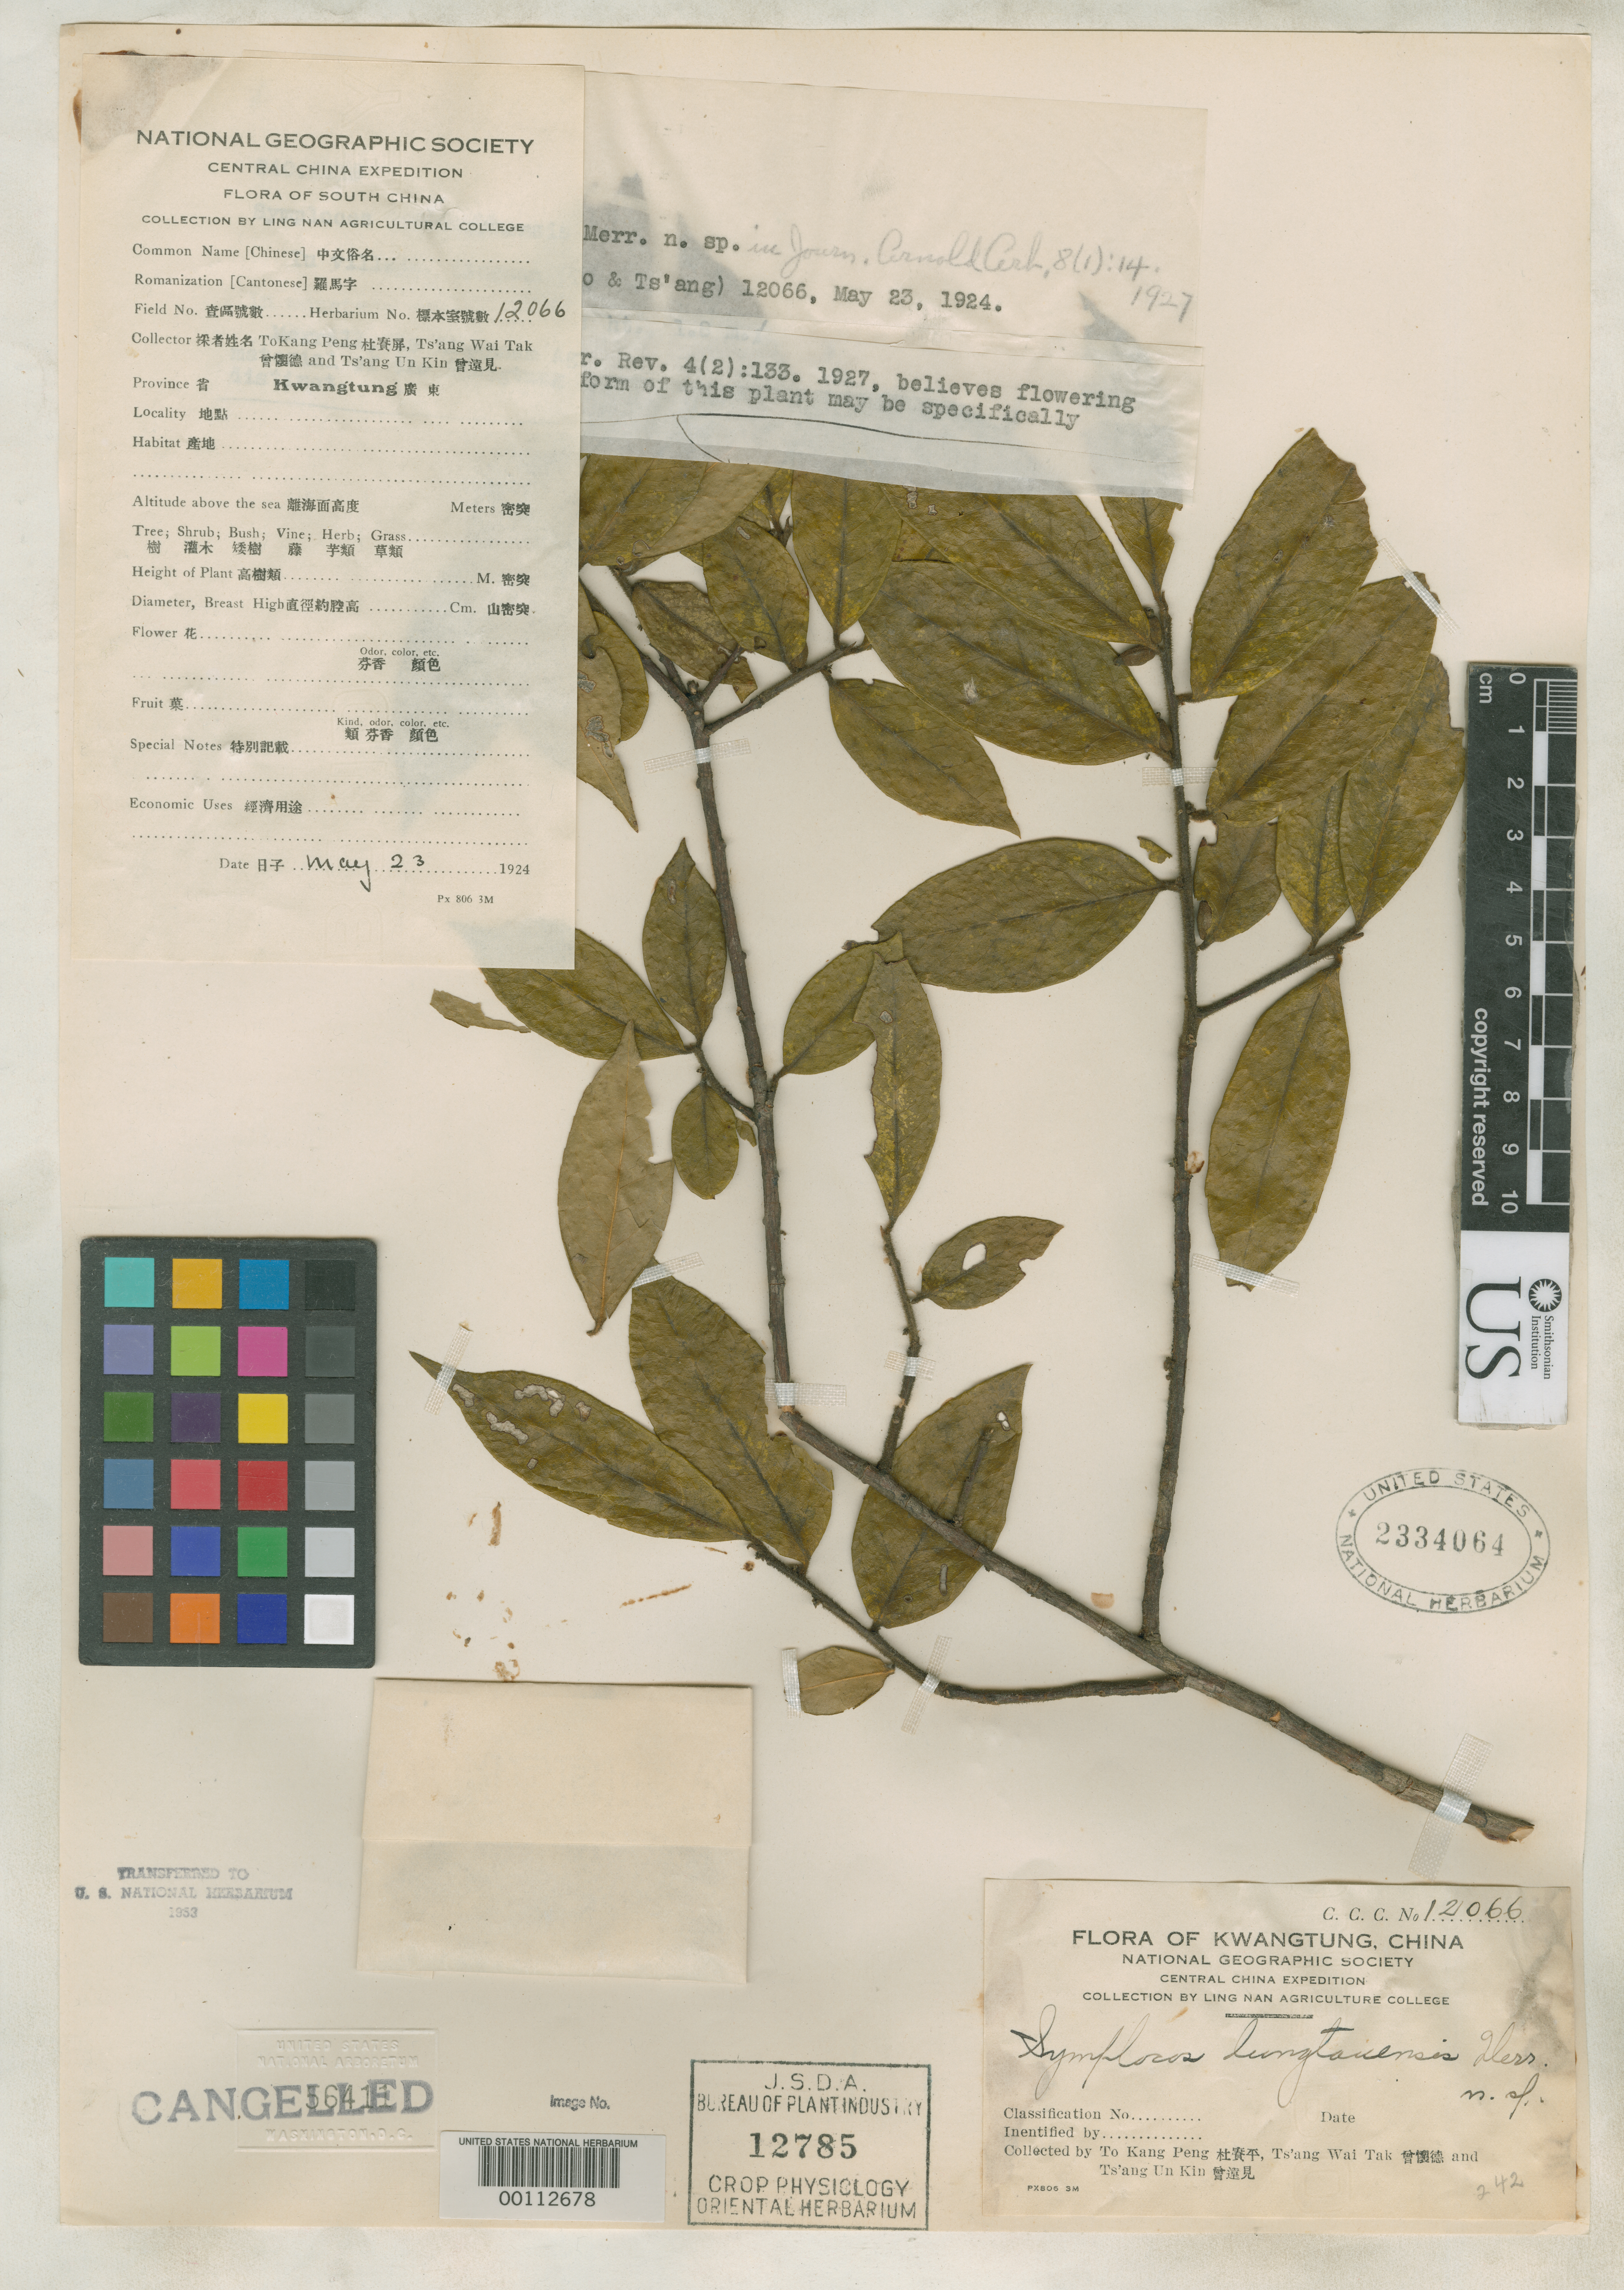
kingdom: Plantae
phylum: Tracheophyta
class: Magnoliopsida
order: Ericales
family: Symplocaceae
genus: Symplocos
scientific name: Symplocos lungtauensis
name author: Merr.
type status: Isotype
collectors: Kang Peng To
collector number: C.C.C. 12066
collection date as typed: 23 May 1924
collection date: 1924-05-23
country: China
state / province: Guangdong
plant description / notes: Specimen ex U.S. National Herbarium (transferred to US, 1953)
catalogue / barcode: US 2334064